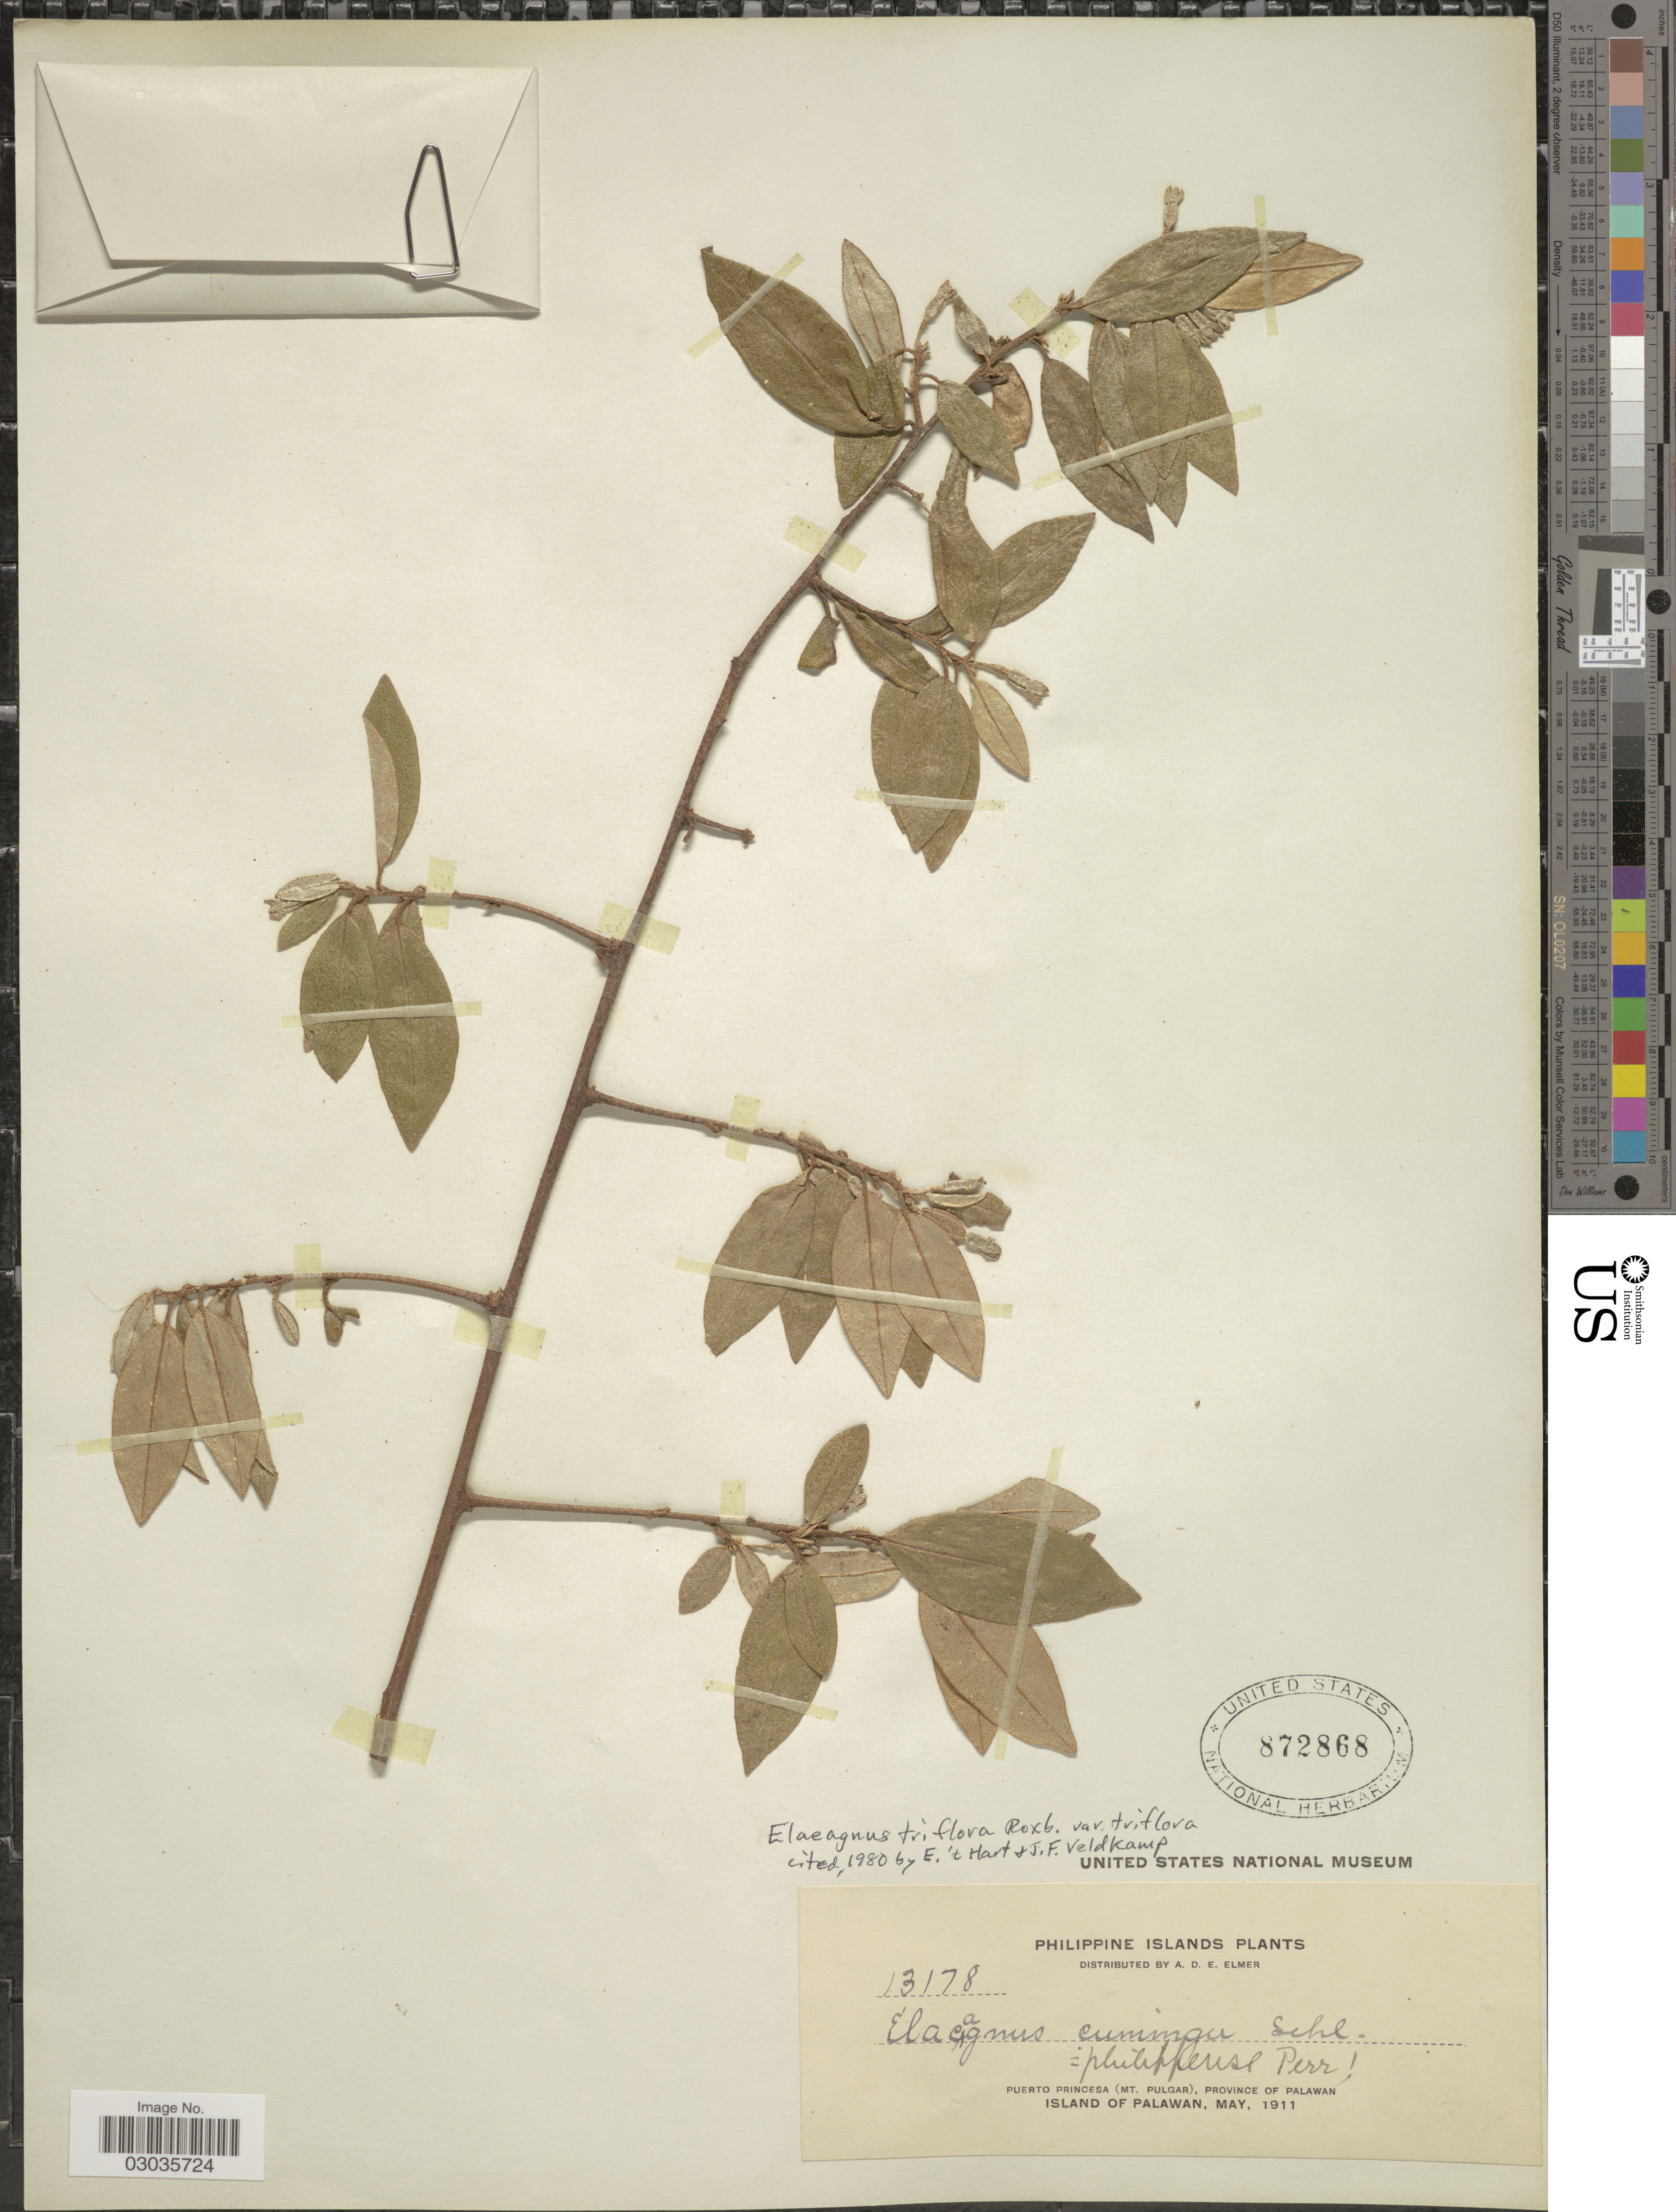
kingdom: Plantae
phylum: Tracheophyta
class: Magnoliopsida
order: Rosales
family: Elaeagnaceae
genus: Elaeagnus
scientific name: Elaeagnus triflora var. triflora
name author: Roxb.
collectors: A. D. E. Elmer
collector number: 13178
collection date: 1911-05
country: Philippines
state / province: Mimaropa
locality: Puerto Princesa (MT. Pulgar), Province of Palawan. Island of Palawan.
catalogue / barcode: US 872868